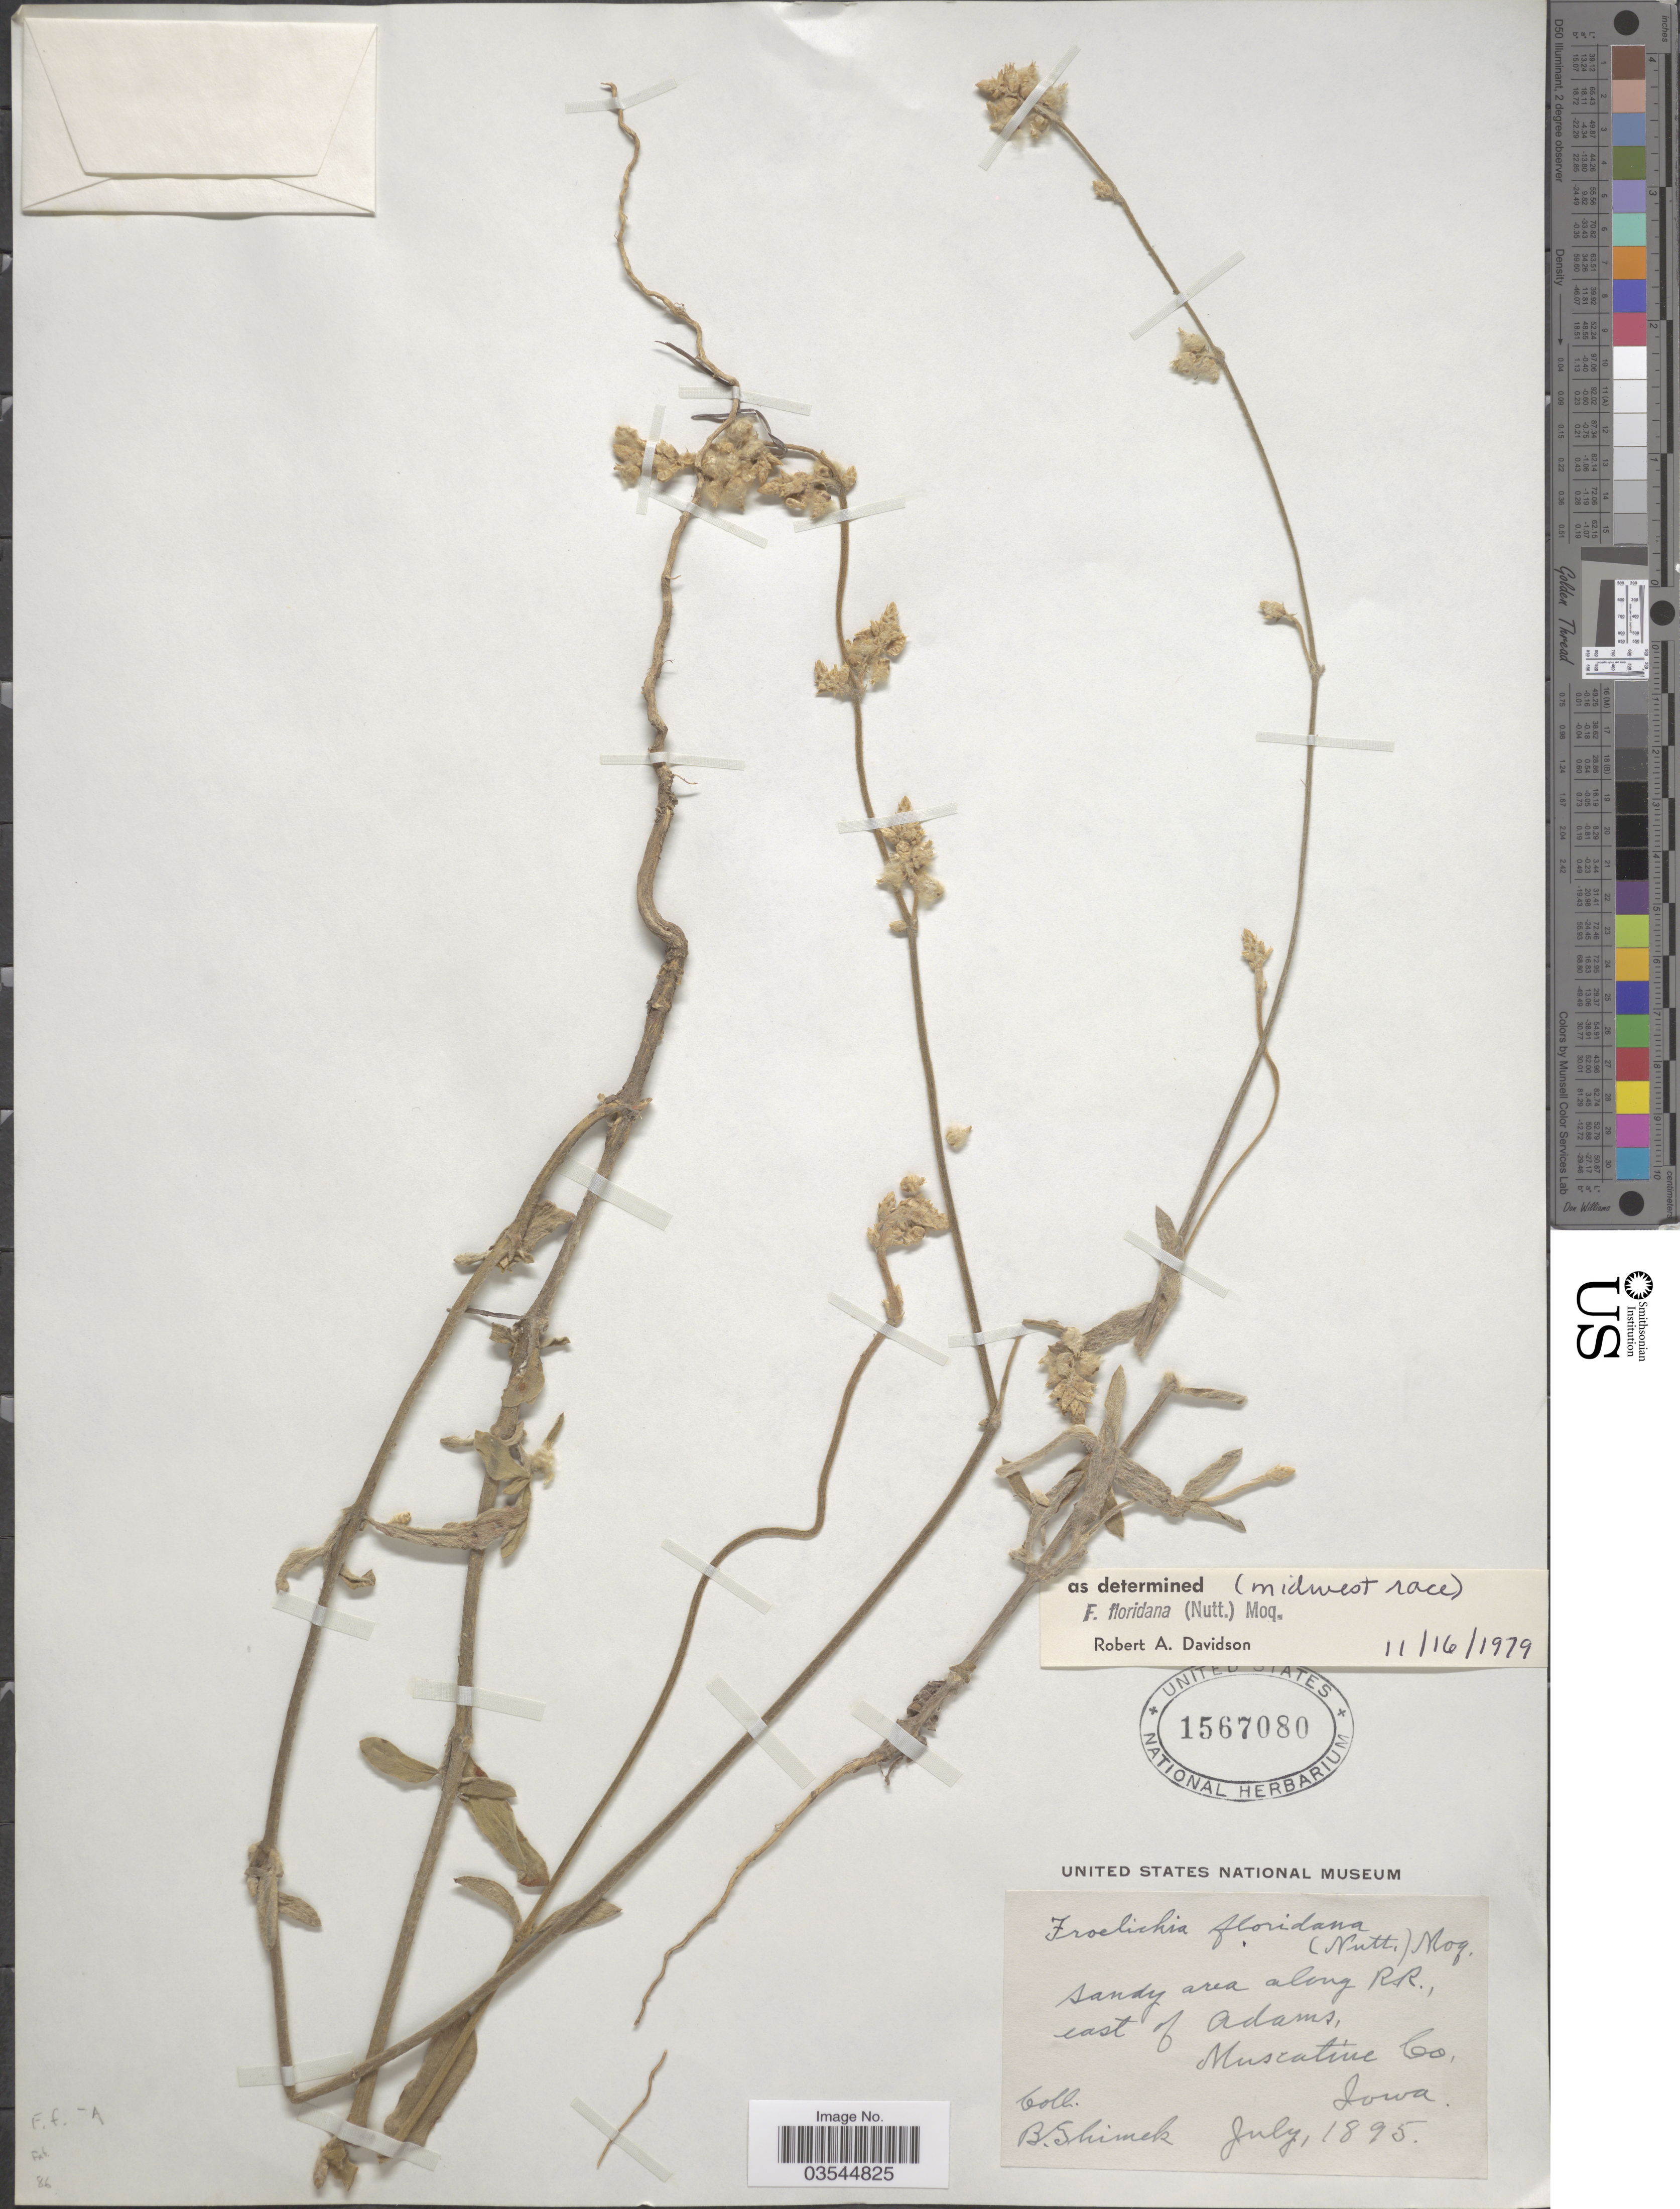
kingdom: Plantae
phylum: Tracheophyta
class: Magnoliopsida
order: Caryophyllales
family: Amaranthaceae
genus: Froelichia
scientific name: Froelichia floridana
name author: (Nutt.) Moq.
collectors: B. Shimek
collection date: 1895-07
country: United States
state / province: Iowa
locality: Sandy area along RR., east of Adams, Muscatine Co.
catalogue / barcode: US 1567080